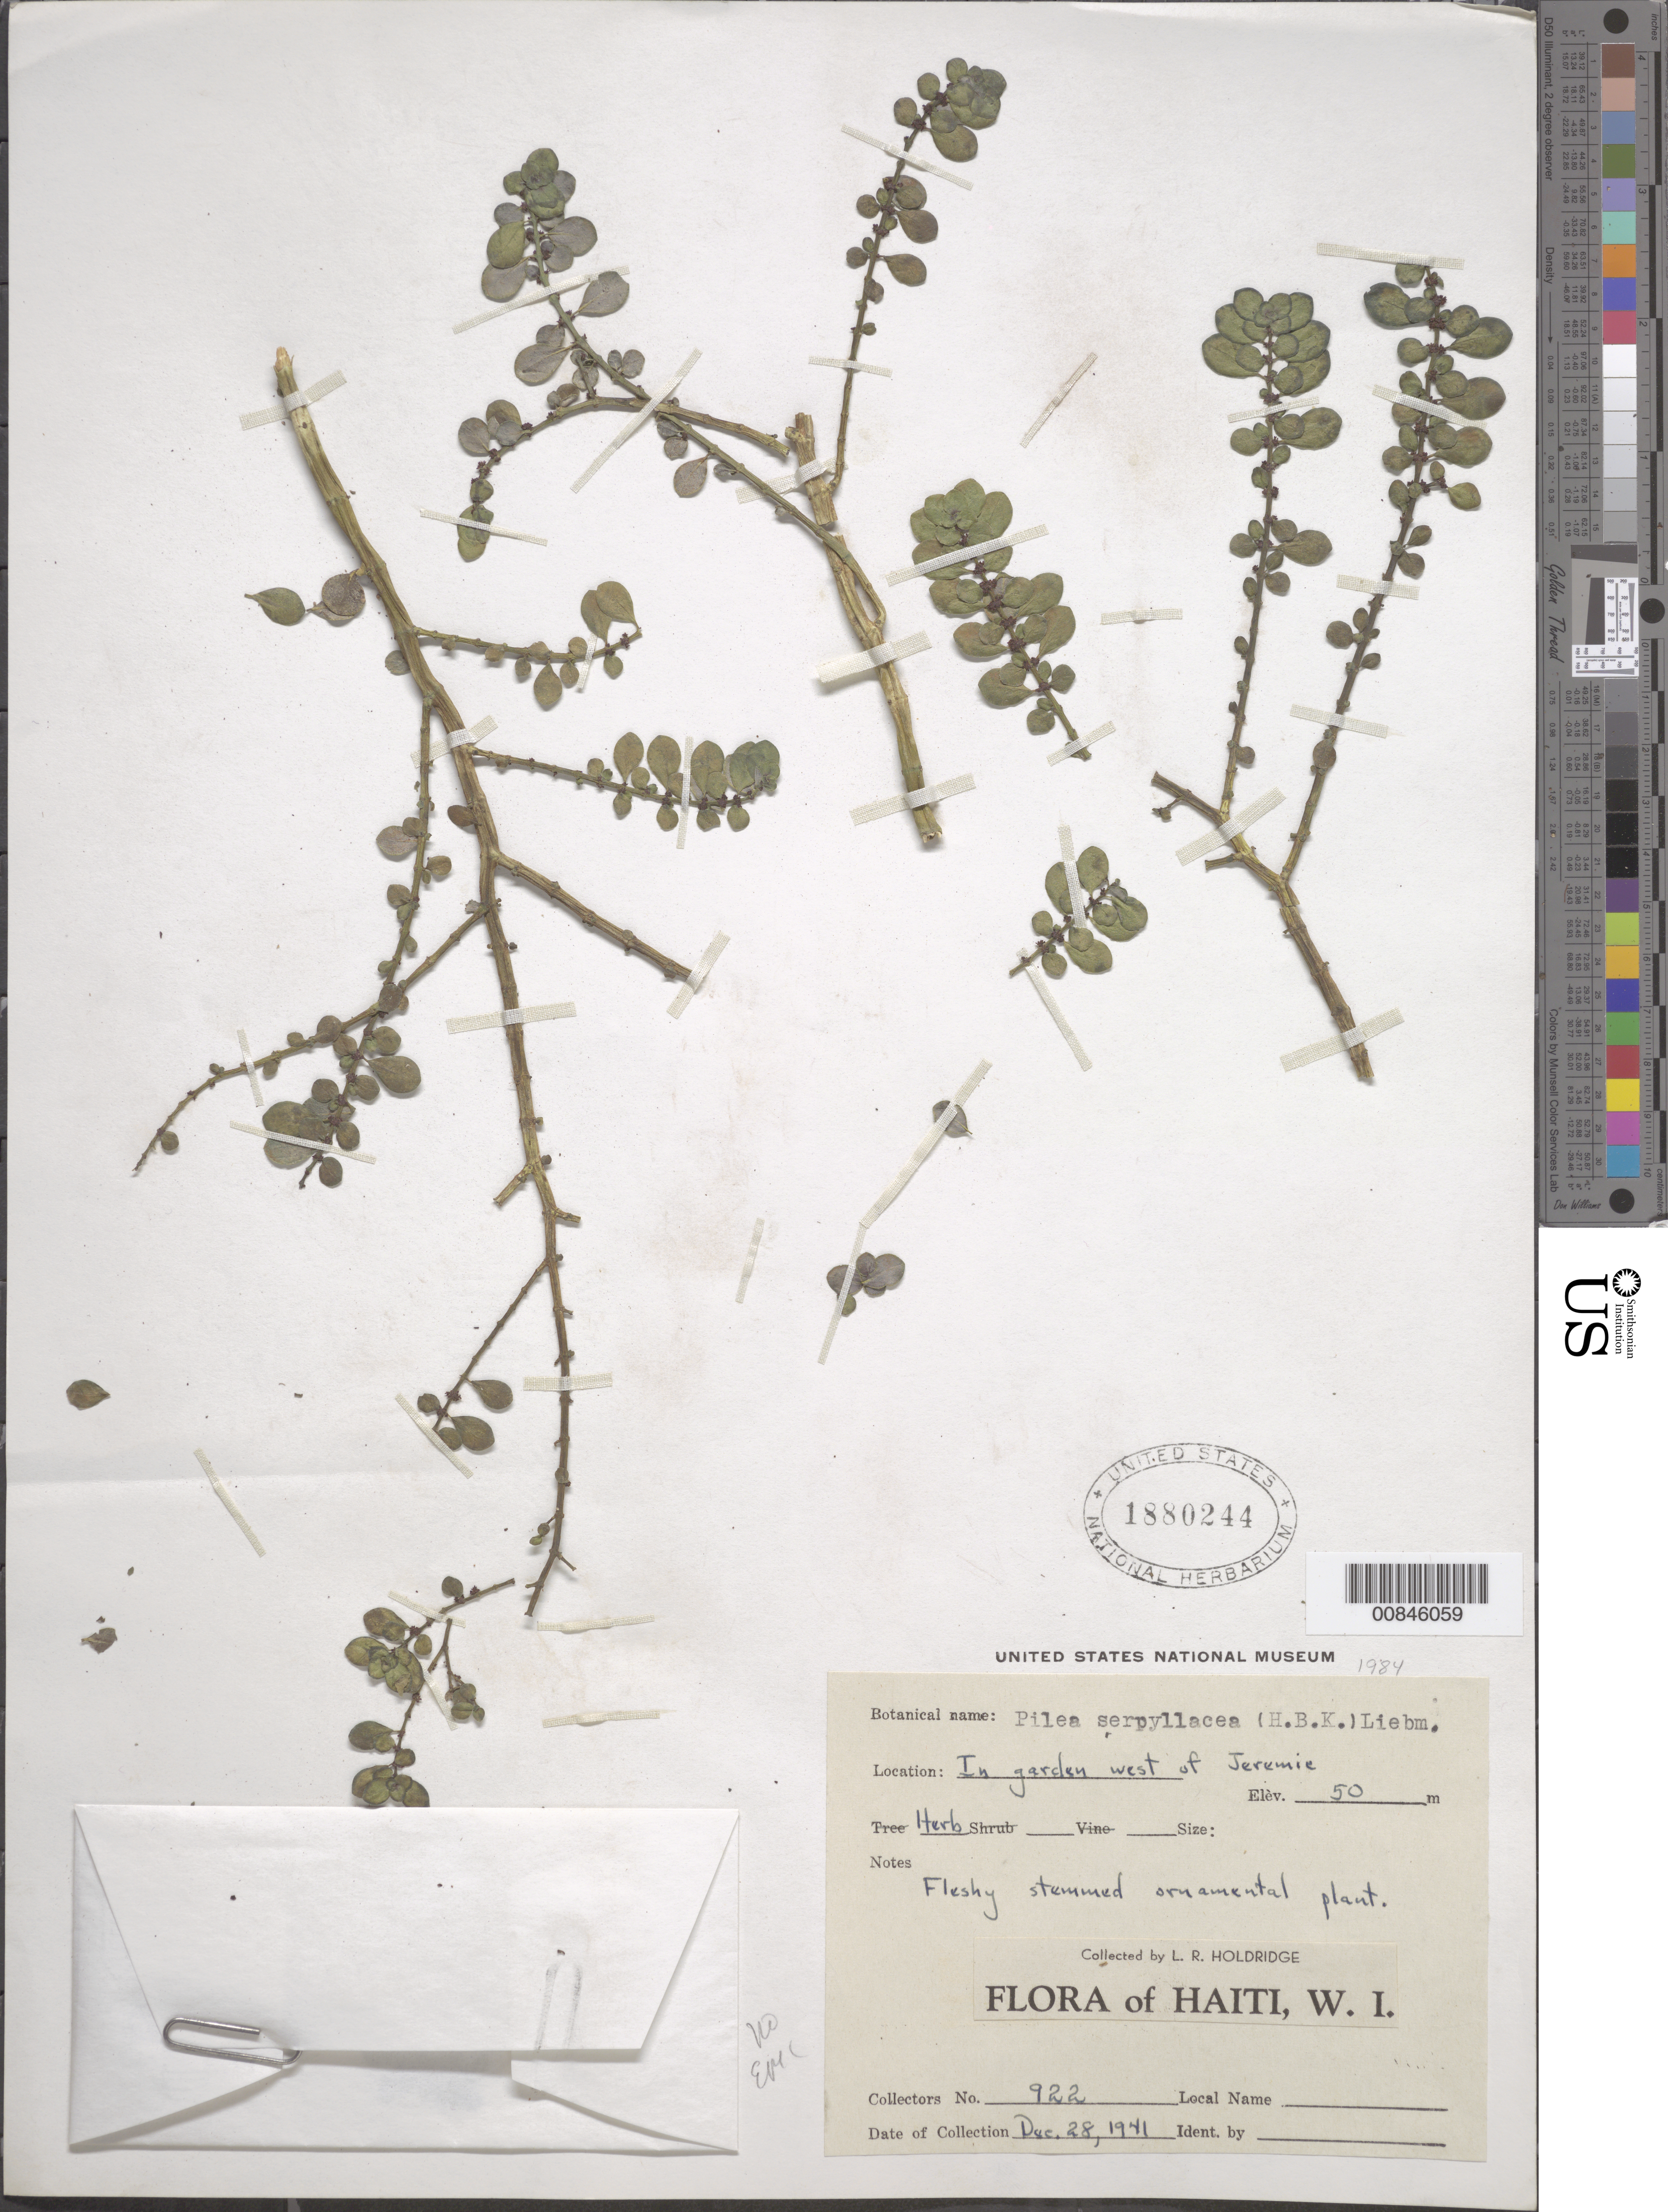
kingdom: Plantae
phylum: Tracheophyta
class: Magnoliopsida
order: Rosales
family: Urticaceae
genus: Pilea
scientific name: Pilea serpyllacea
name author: (Kunth) Liebm.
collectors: L. Holdridge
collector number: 922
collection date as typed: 28 Dec 1941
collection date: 1941-12-28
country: Haiti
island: Hispaniola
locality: In garden west of Jeremie.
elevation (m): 50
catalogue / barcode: US 1880244